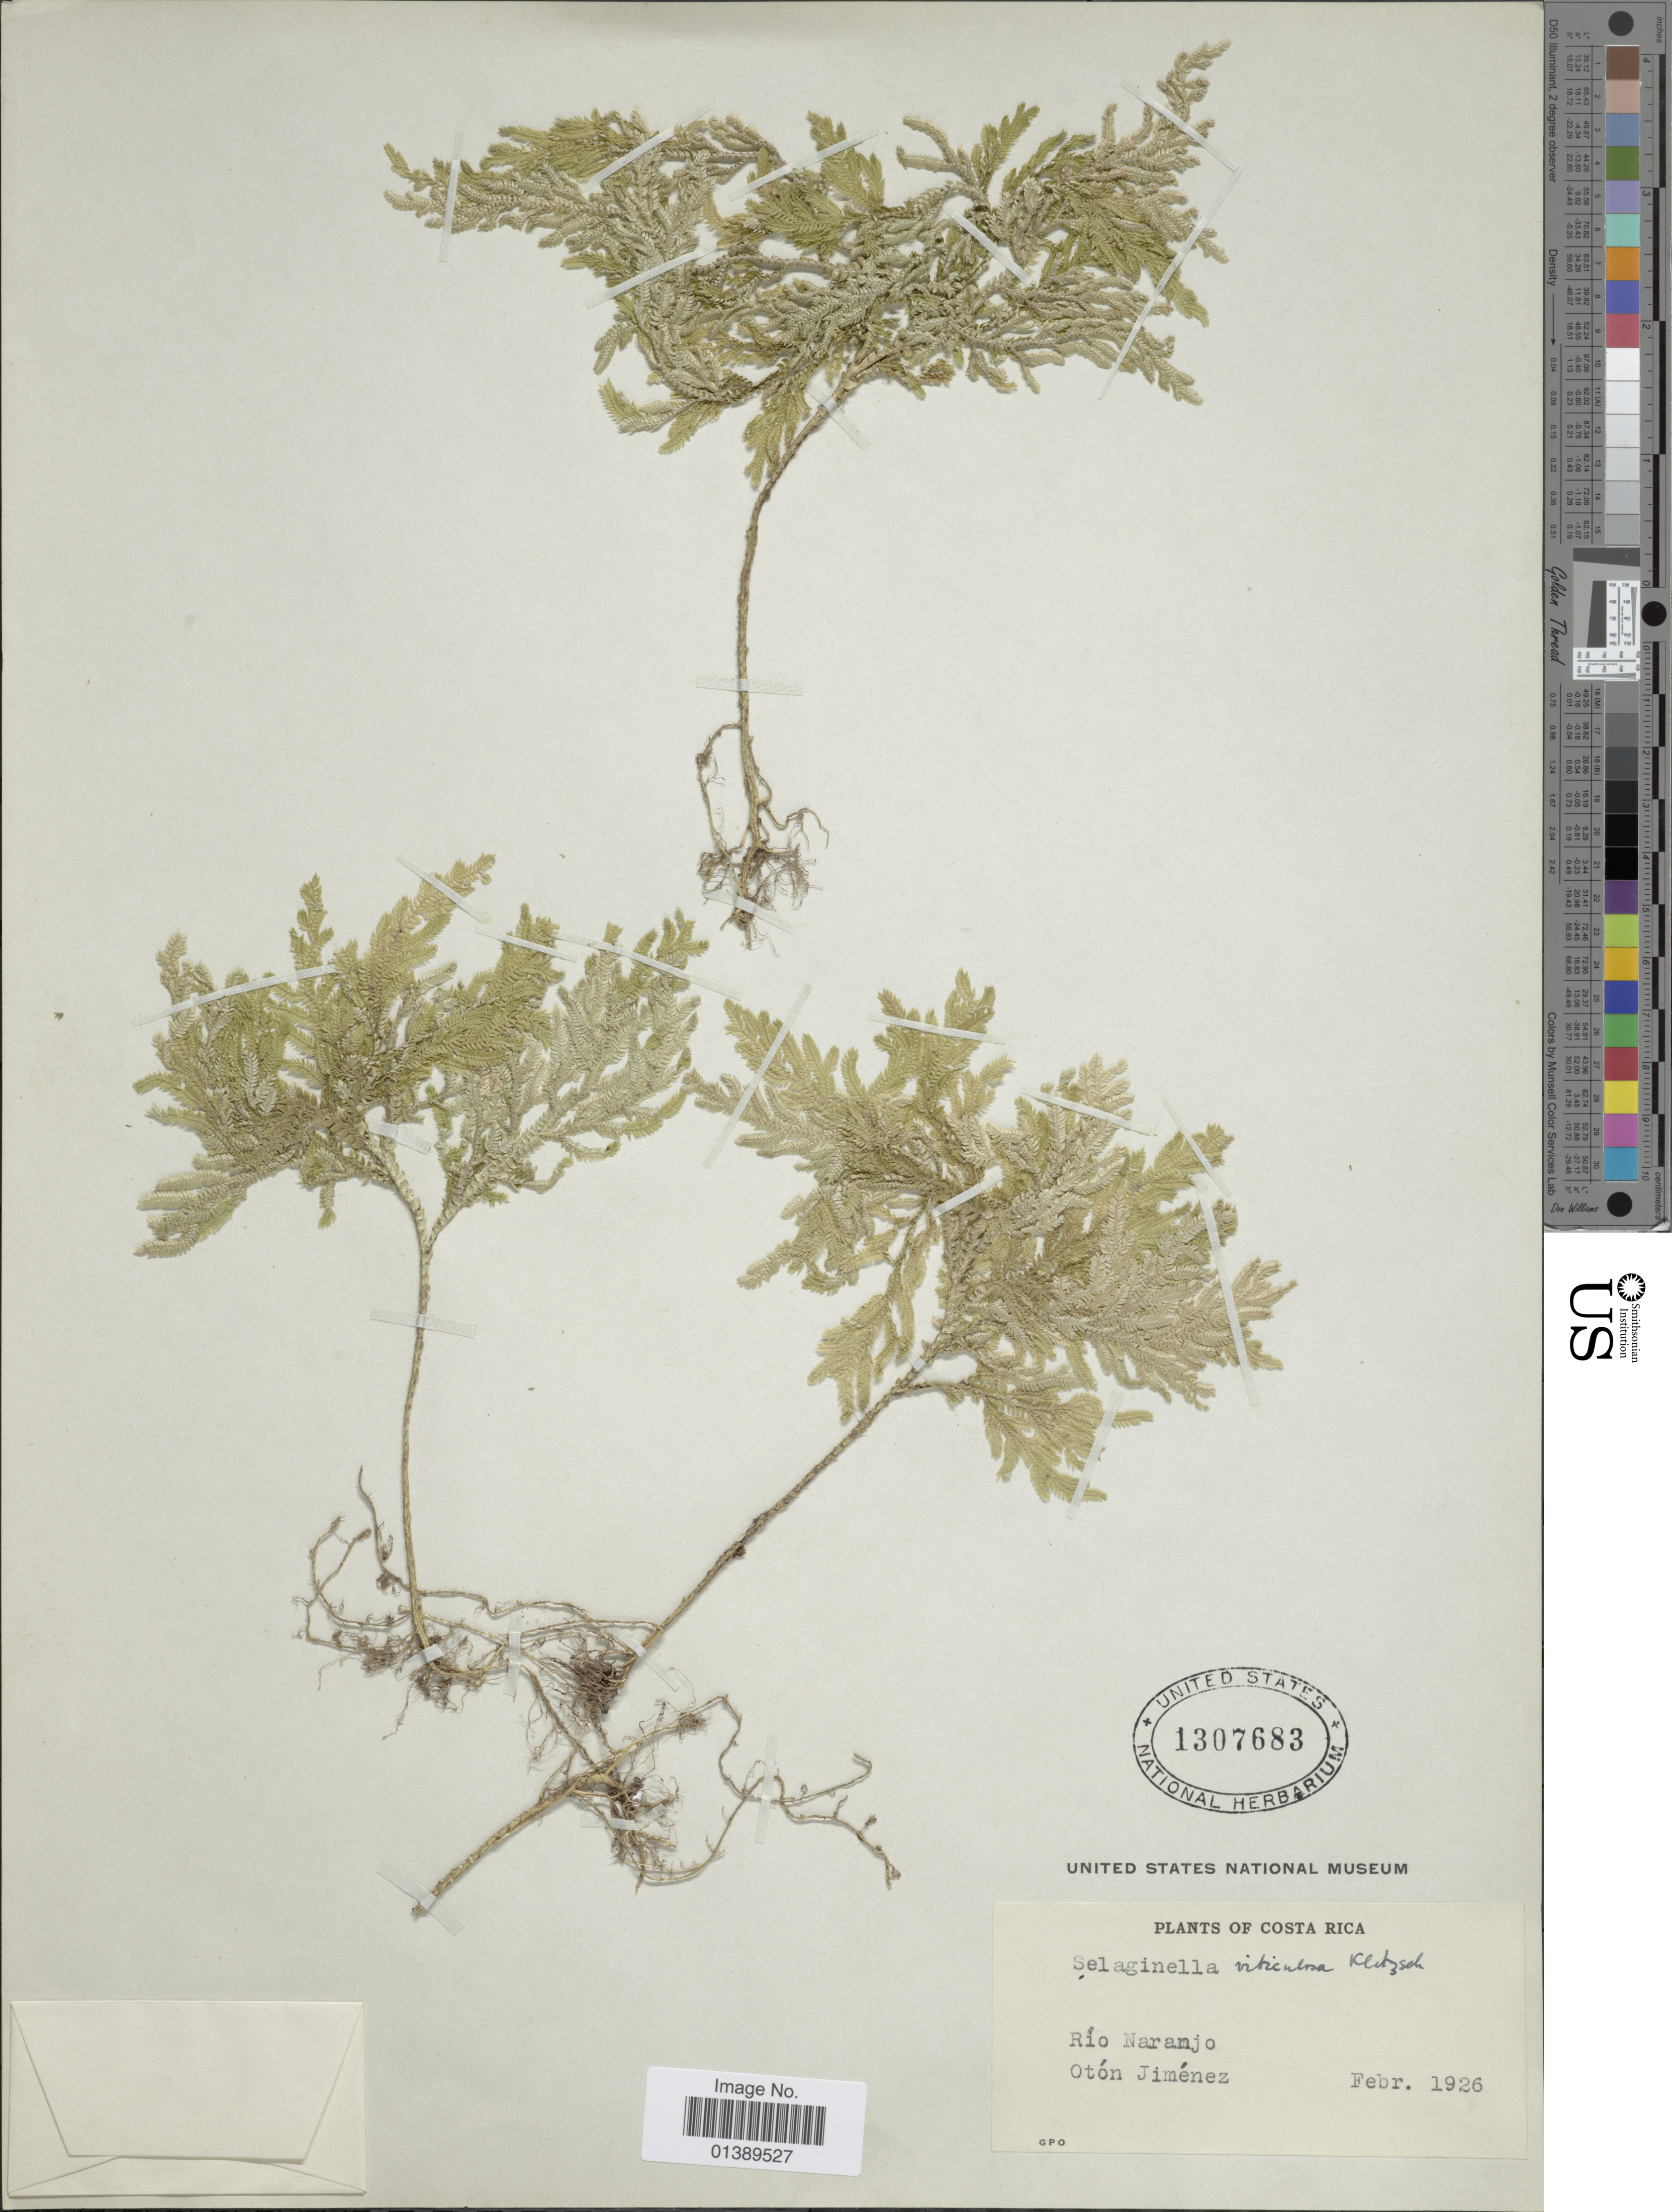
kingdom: Plantae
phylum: Tracheophyta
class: Lycopodiopsida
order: Selaginellales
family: Selaginellaceae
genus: Selaginella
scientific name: Selaginella viticulosa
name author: Klotzsch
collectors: O. Jimenez L.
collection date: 1926-02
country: Costa Rica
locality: RíoNaranjo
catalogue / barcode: US 1307683